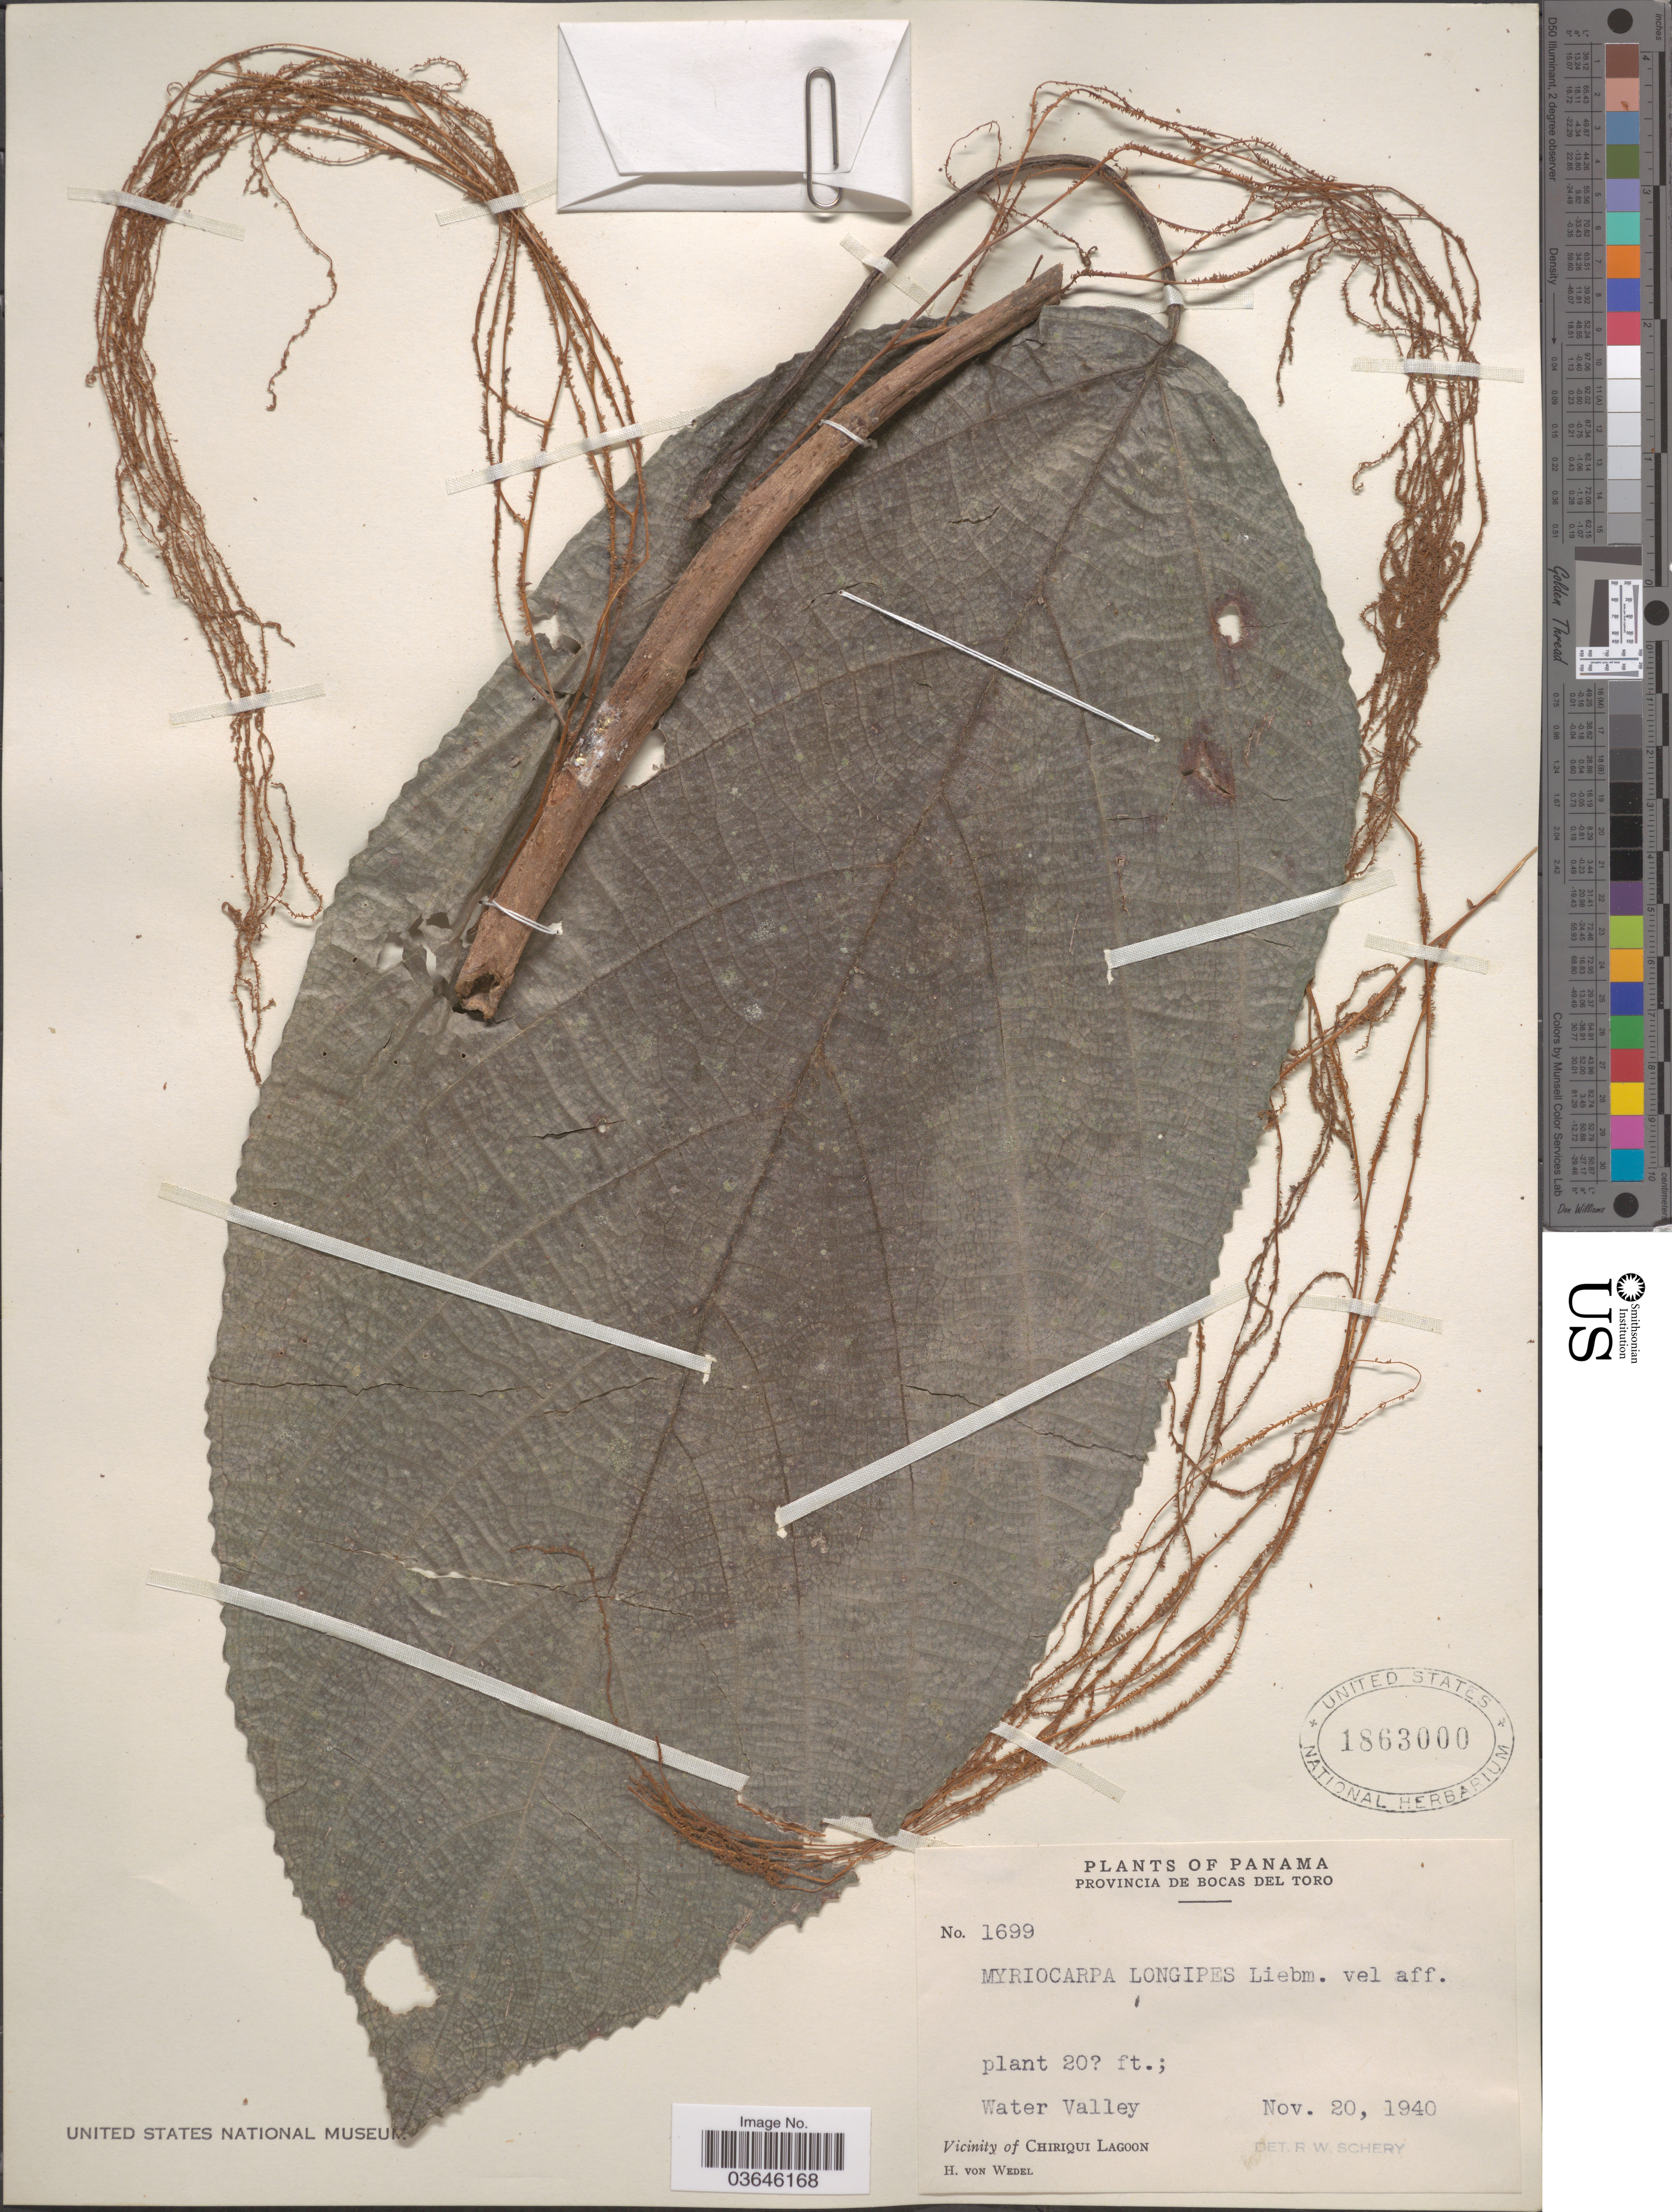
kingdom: Plantae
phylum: Tracheophyta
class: Magnoliopsida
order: Rosales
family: Urticaceae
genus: Myriocarpa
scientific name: Myriocarpa yzabalensis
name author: (Donn. Sm.) Killip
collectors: H. von Wedel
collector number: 1699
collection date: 1940-11-20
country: Panama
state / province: Bocas del Toro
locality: Water Valley, Vicinity of Chiriqui Lagoon.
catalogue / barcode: US 1863000